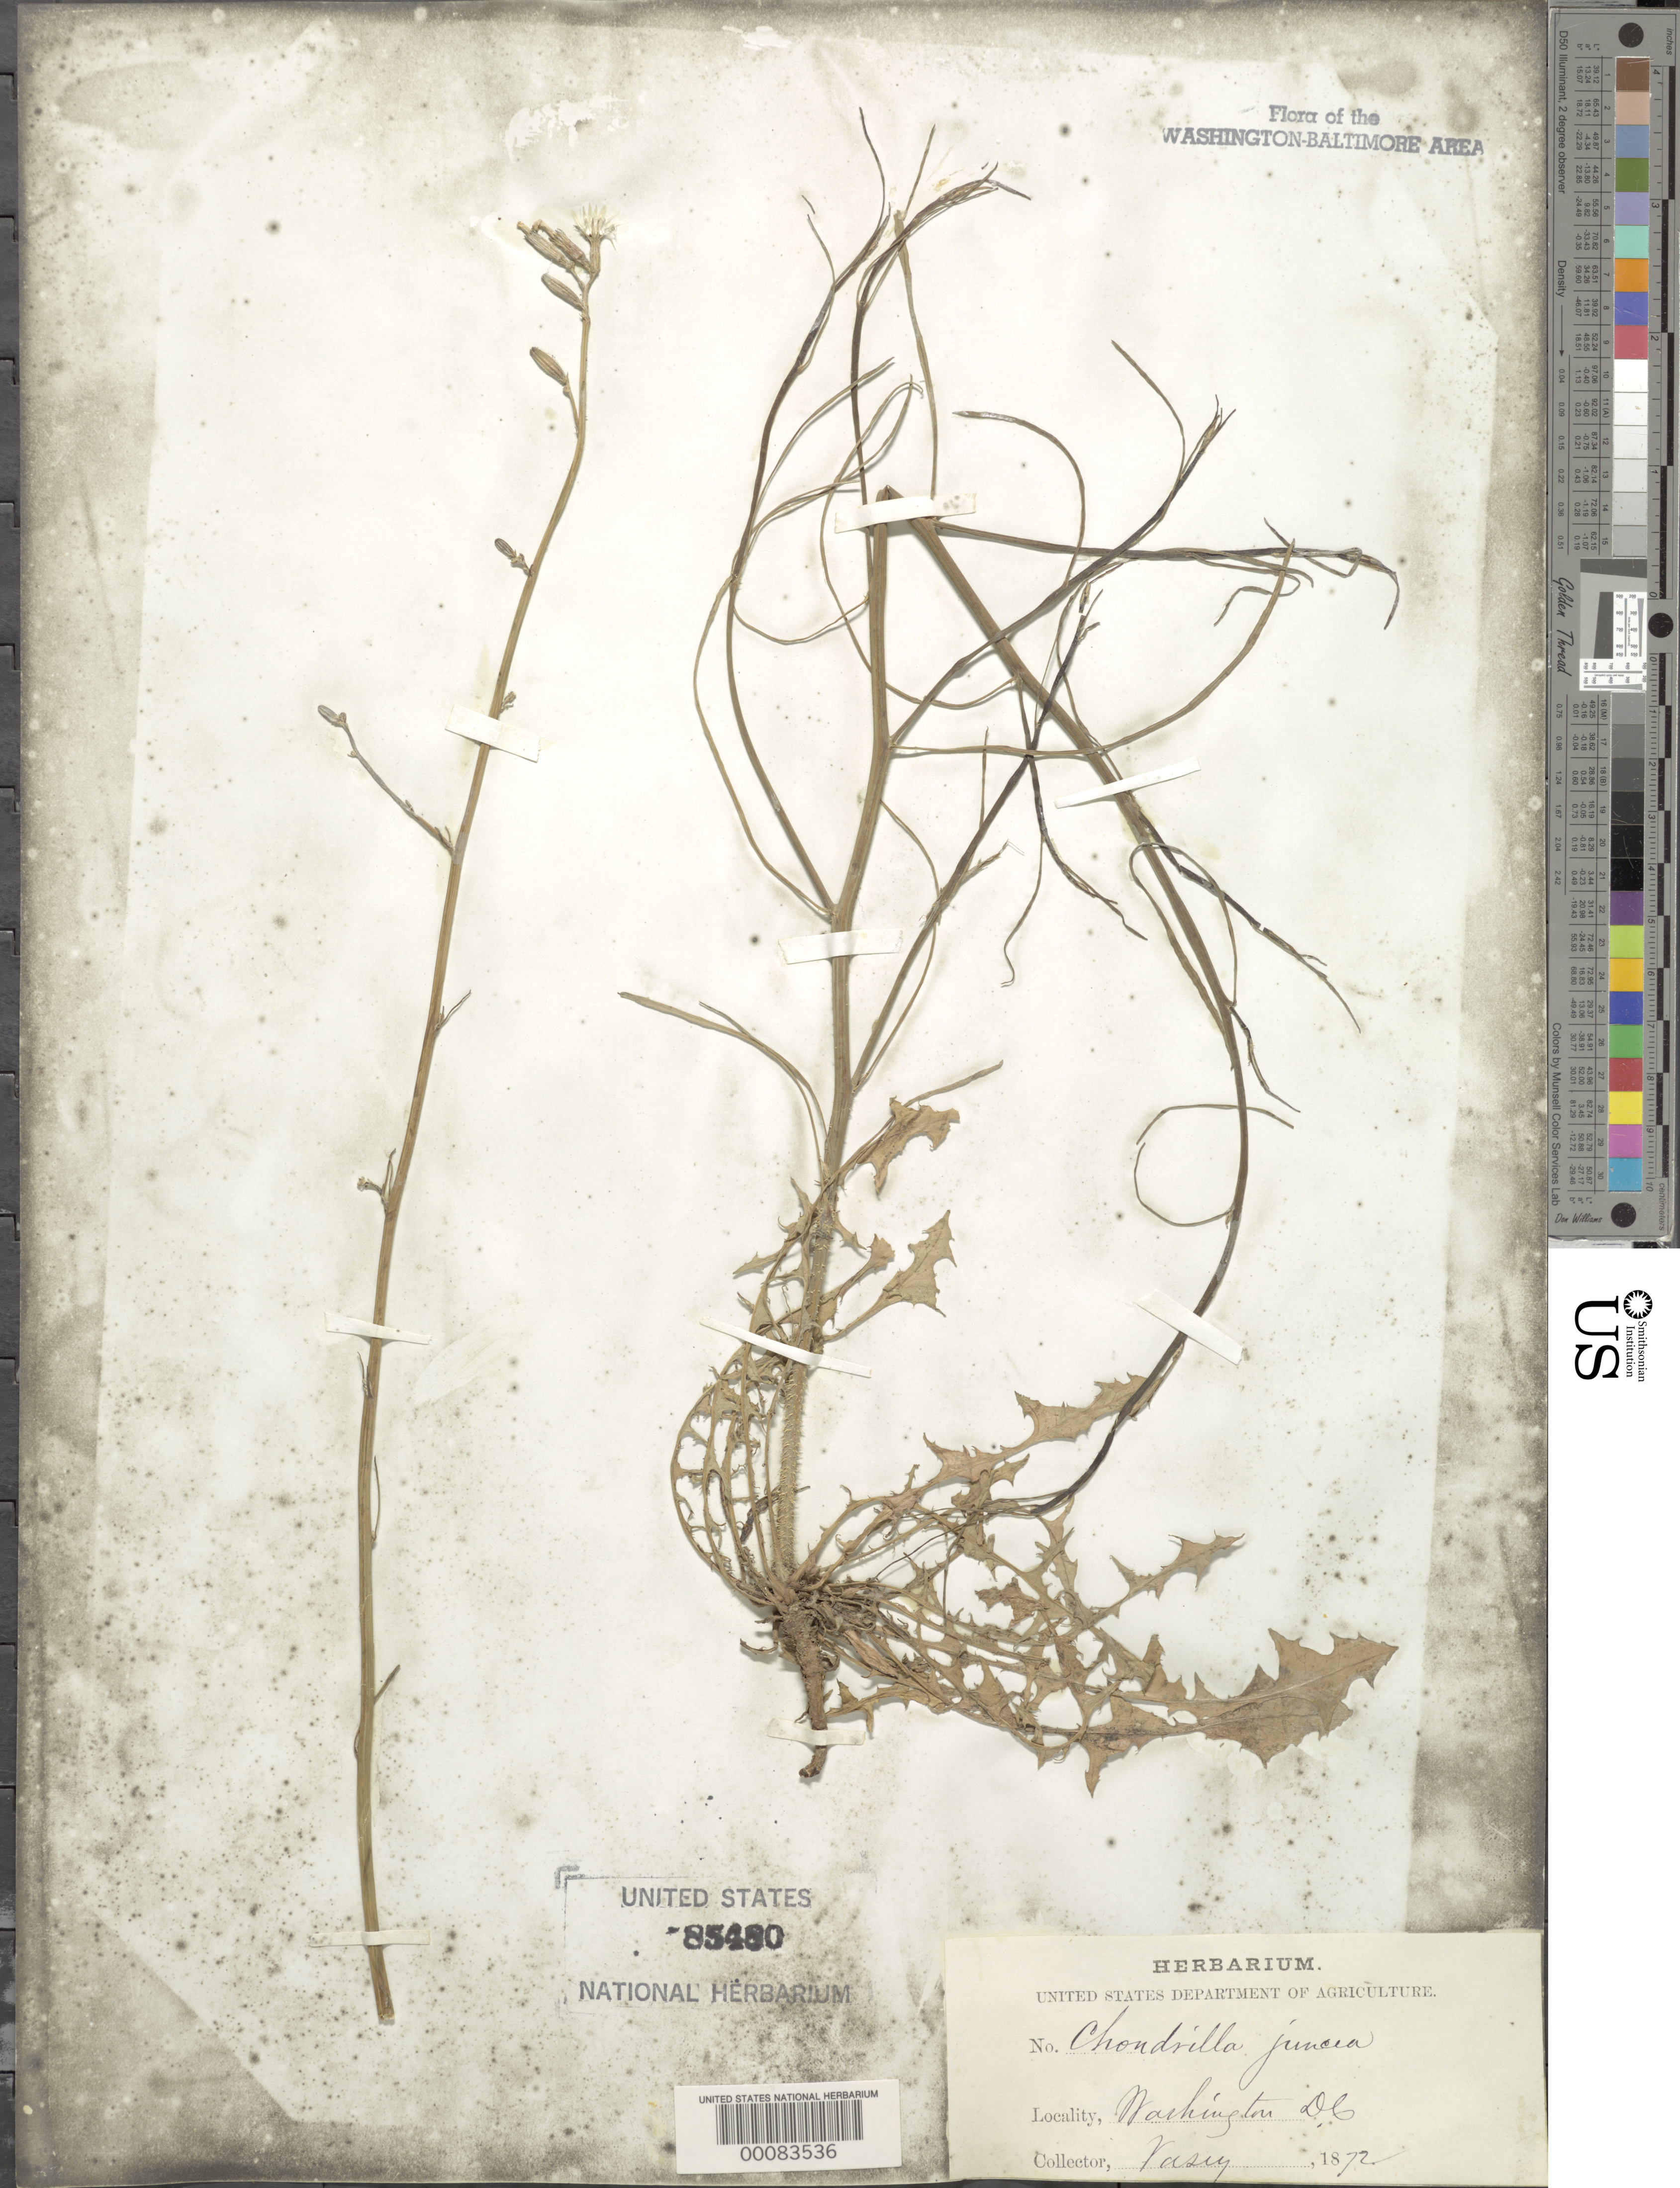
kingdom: Plantae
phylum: Tracheophyta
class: Magnoliopsida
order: Asterales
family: Asteraceae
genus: Chondrilla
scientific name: Chondrilla juncea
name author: L.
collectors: G. Vasey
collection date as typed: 1872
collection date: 1872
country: United States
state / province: District of Columbia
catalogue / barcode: US 85480